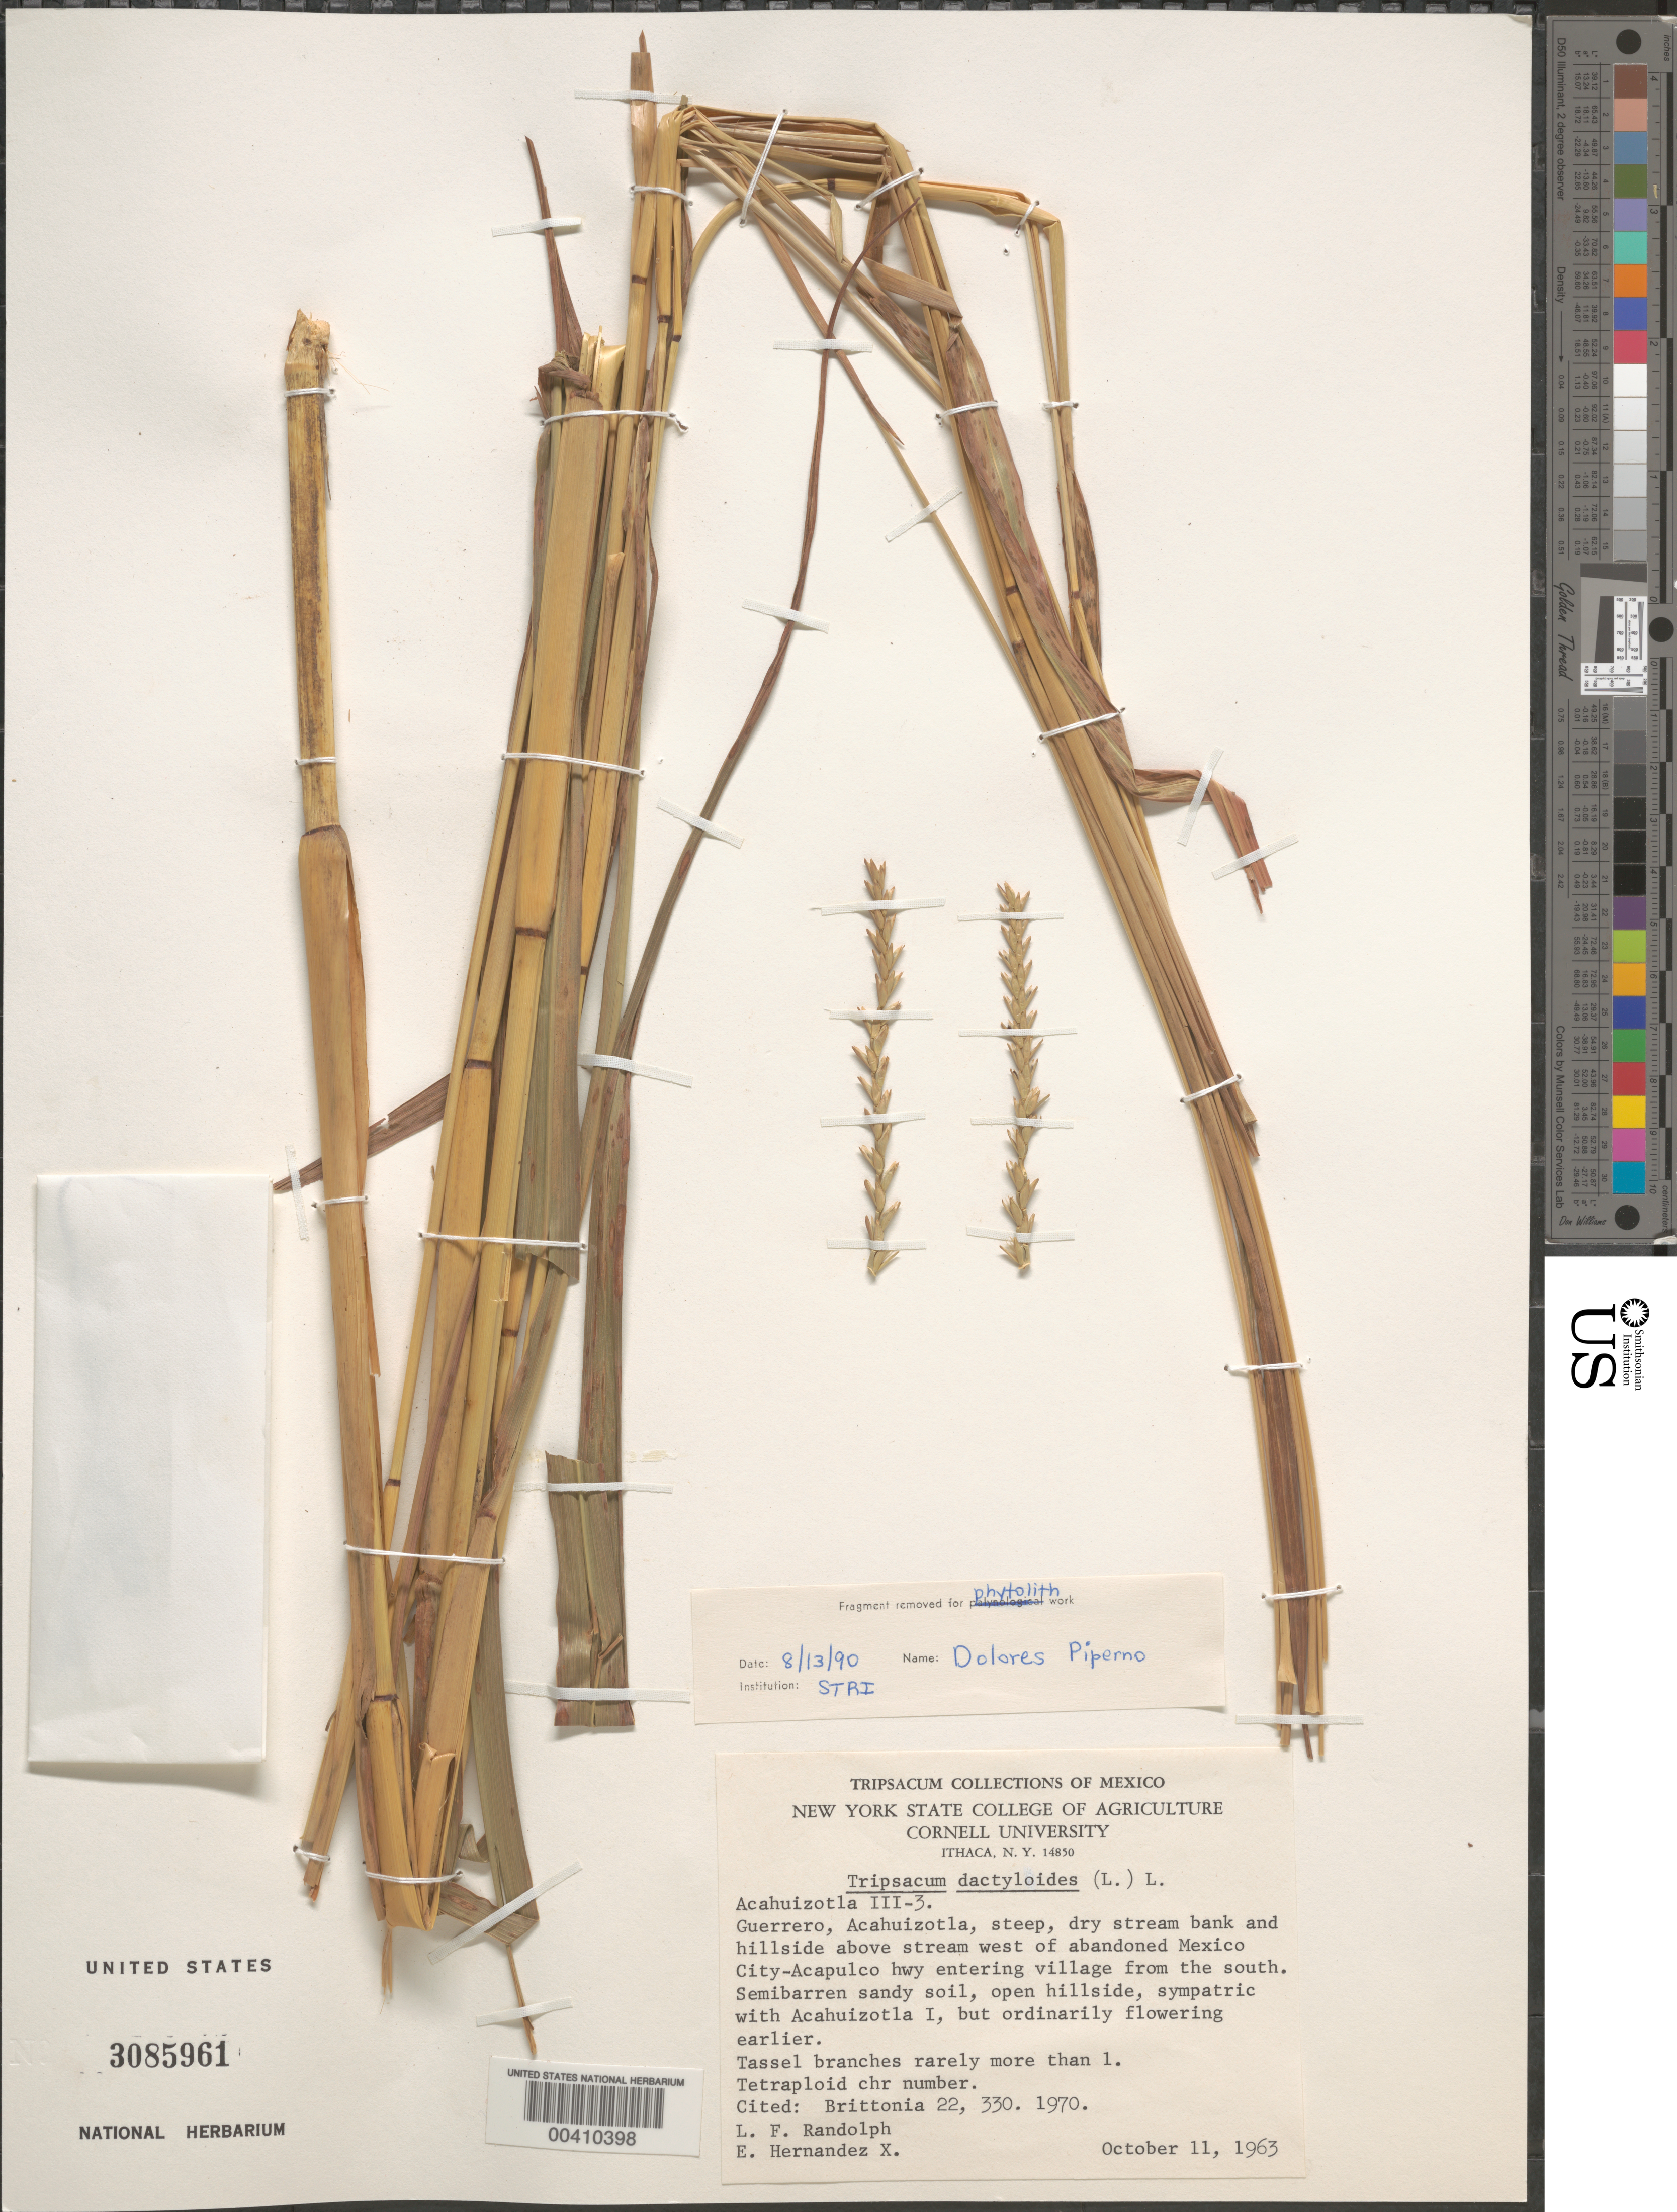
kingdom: Plantae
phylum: Tracheophyta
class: Liliopsida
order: Poales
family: Poaceae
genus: Tripsacum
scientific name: Tripsacum dactyloides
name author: (L.) L.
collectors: L. F. Randolph & E. I. Hernández-X.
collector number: III-3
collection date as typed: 11 Oct 1963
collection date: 1963-10-11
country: Mexico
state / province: Guerrero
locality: Acahuizotla, above stream W of abandoned Mexico City - Acapulco Hwy entering village from the S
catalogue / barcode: US 3085961